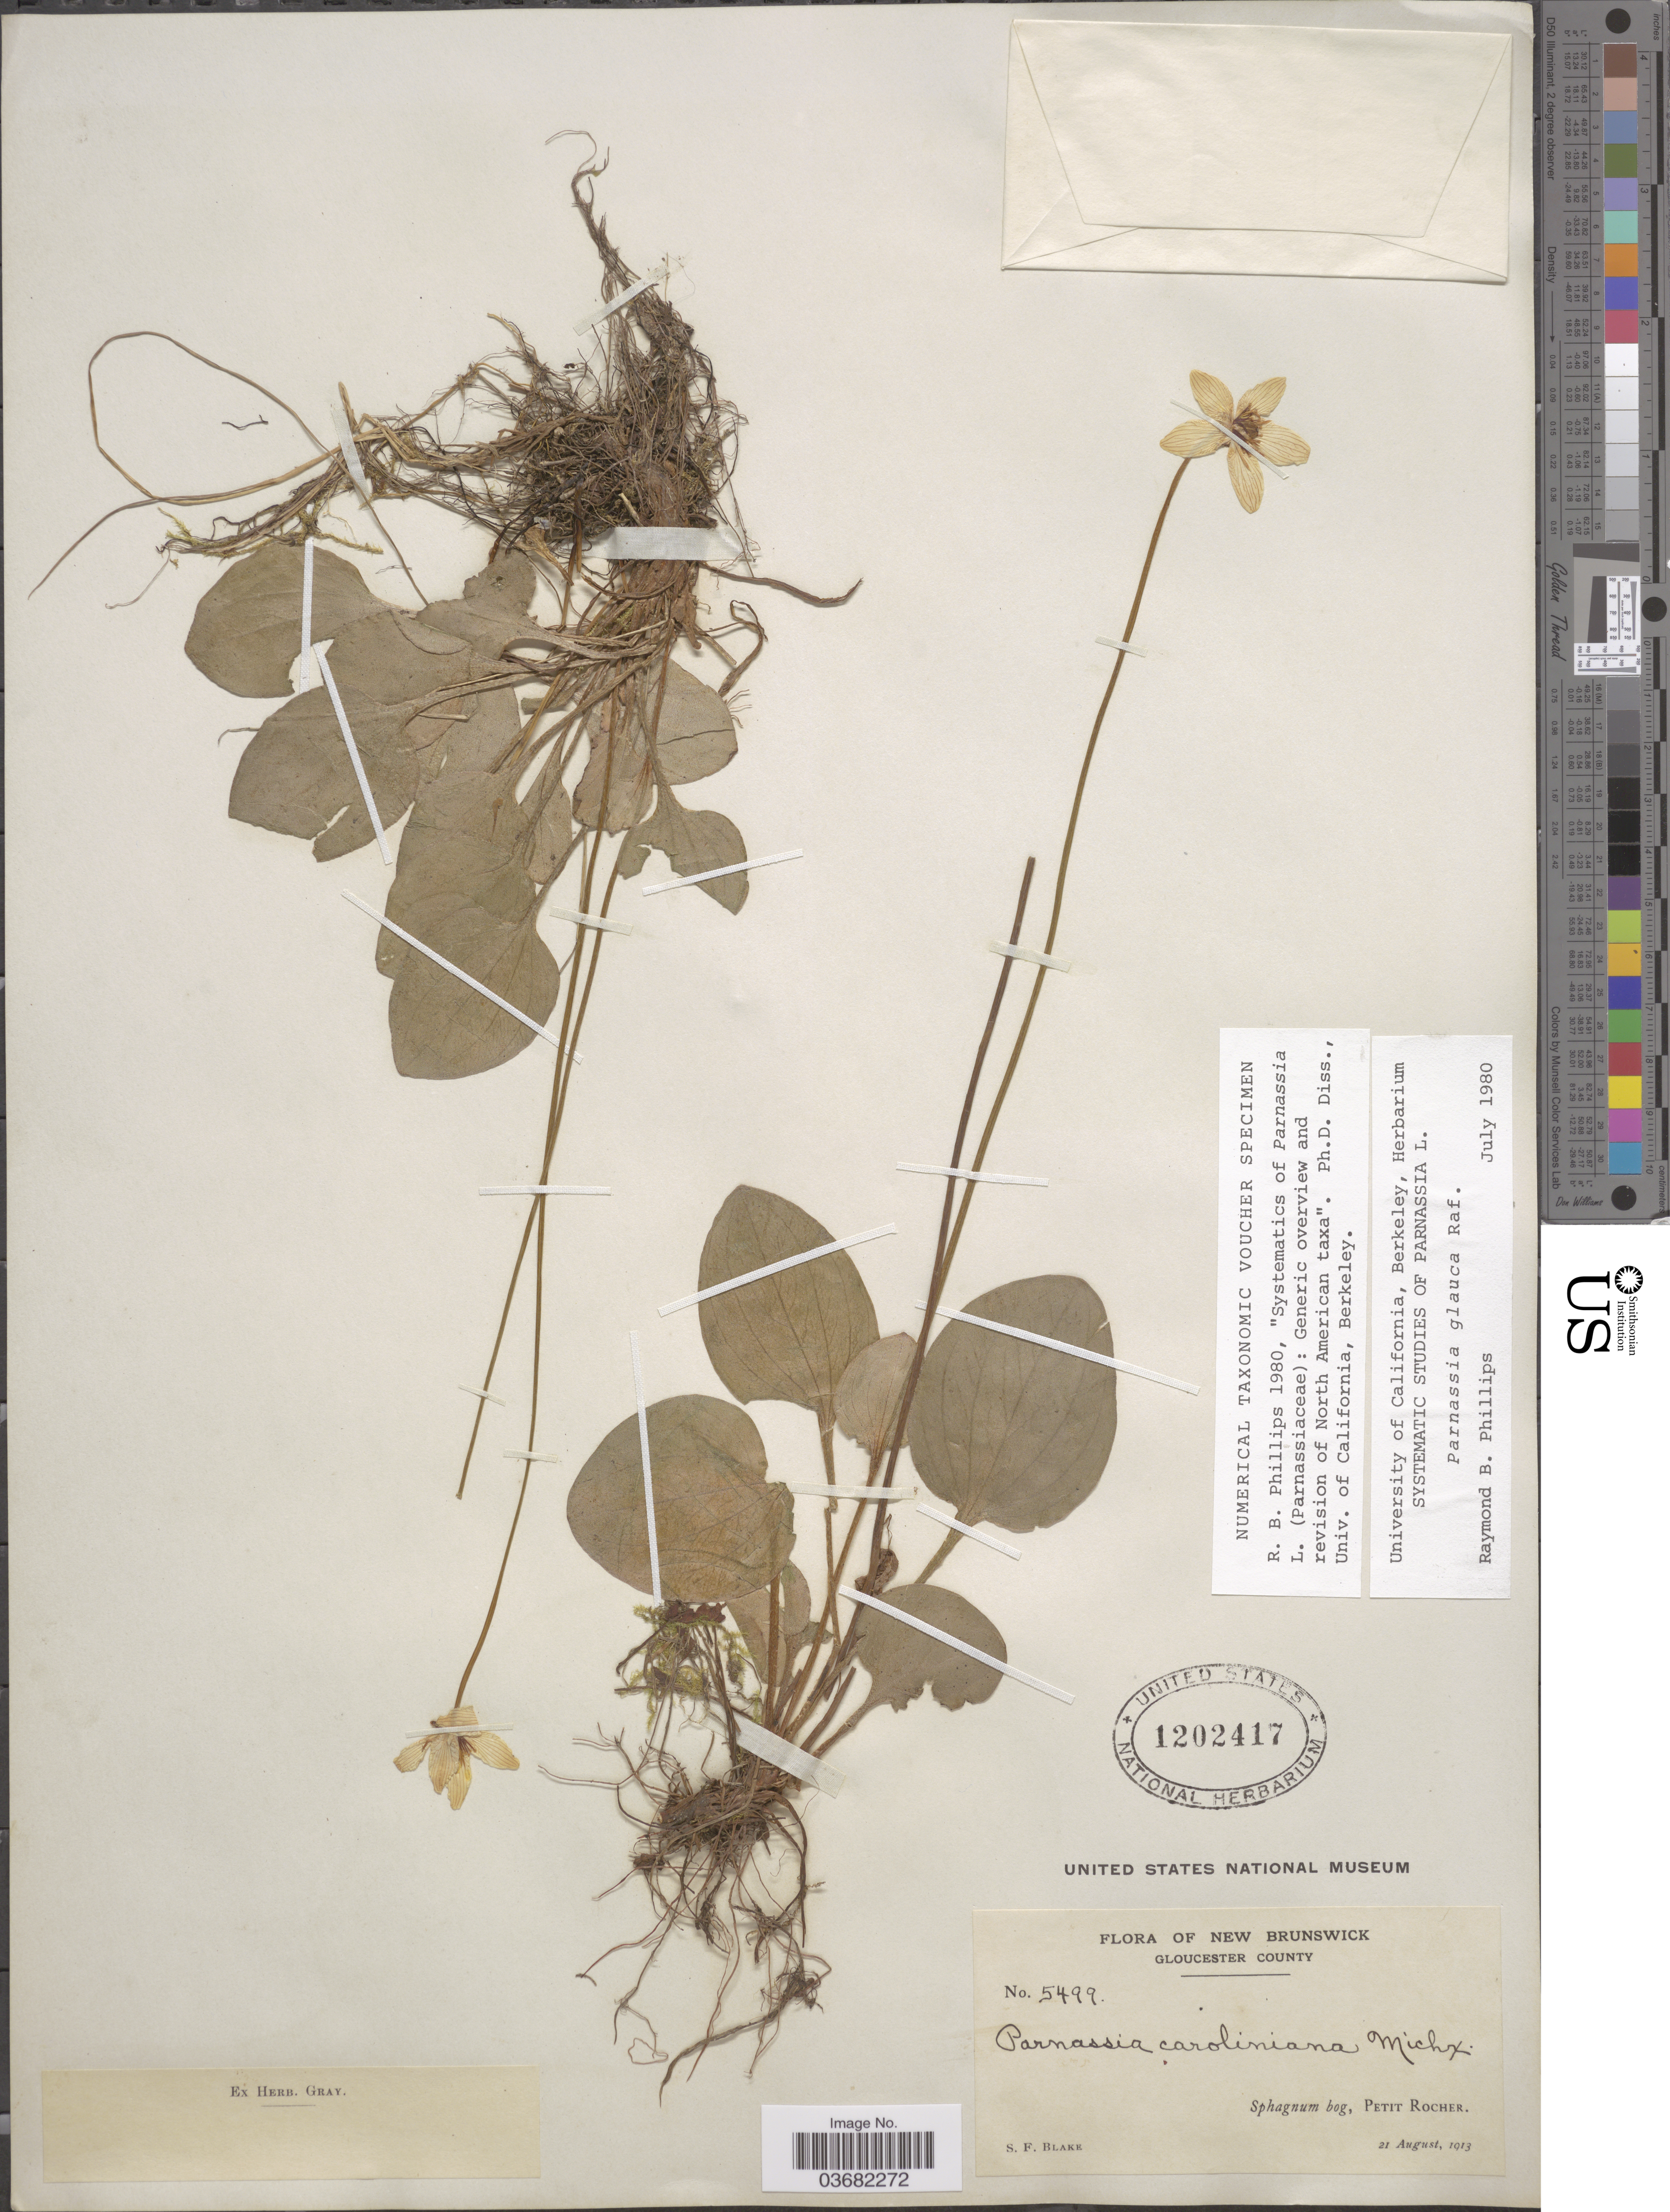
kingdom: Plantae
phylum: Tracheophyta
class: Magnoliopsida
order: Celastrales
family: Parnassiaceae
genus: Parnassia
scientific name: Parnassia glauca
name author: Raf.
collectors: S. Blake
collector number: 5499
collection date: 1913-08-21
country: Canada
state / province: New Brunswick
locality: Gloucester County. Sphagnum bog, Petit Roger.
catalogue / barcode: US 1202417